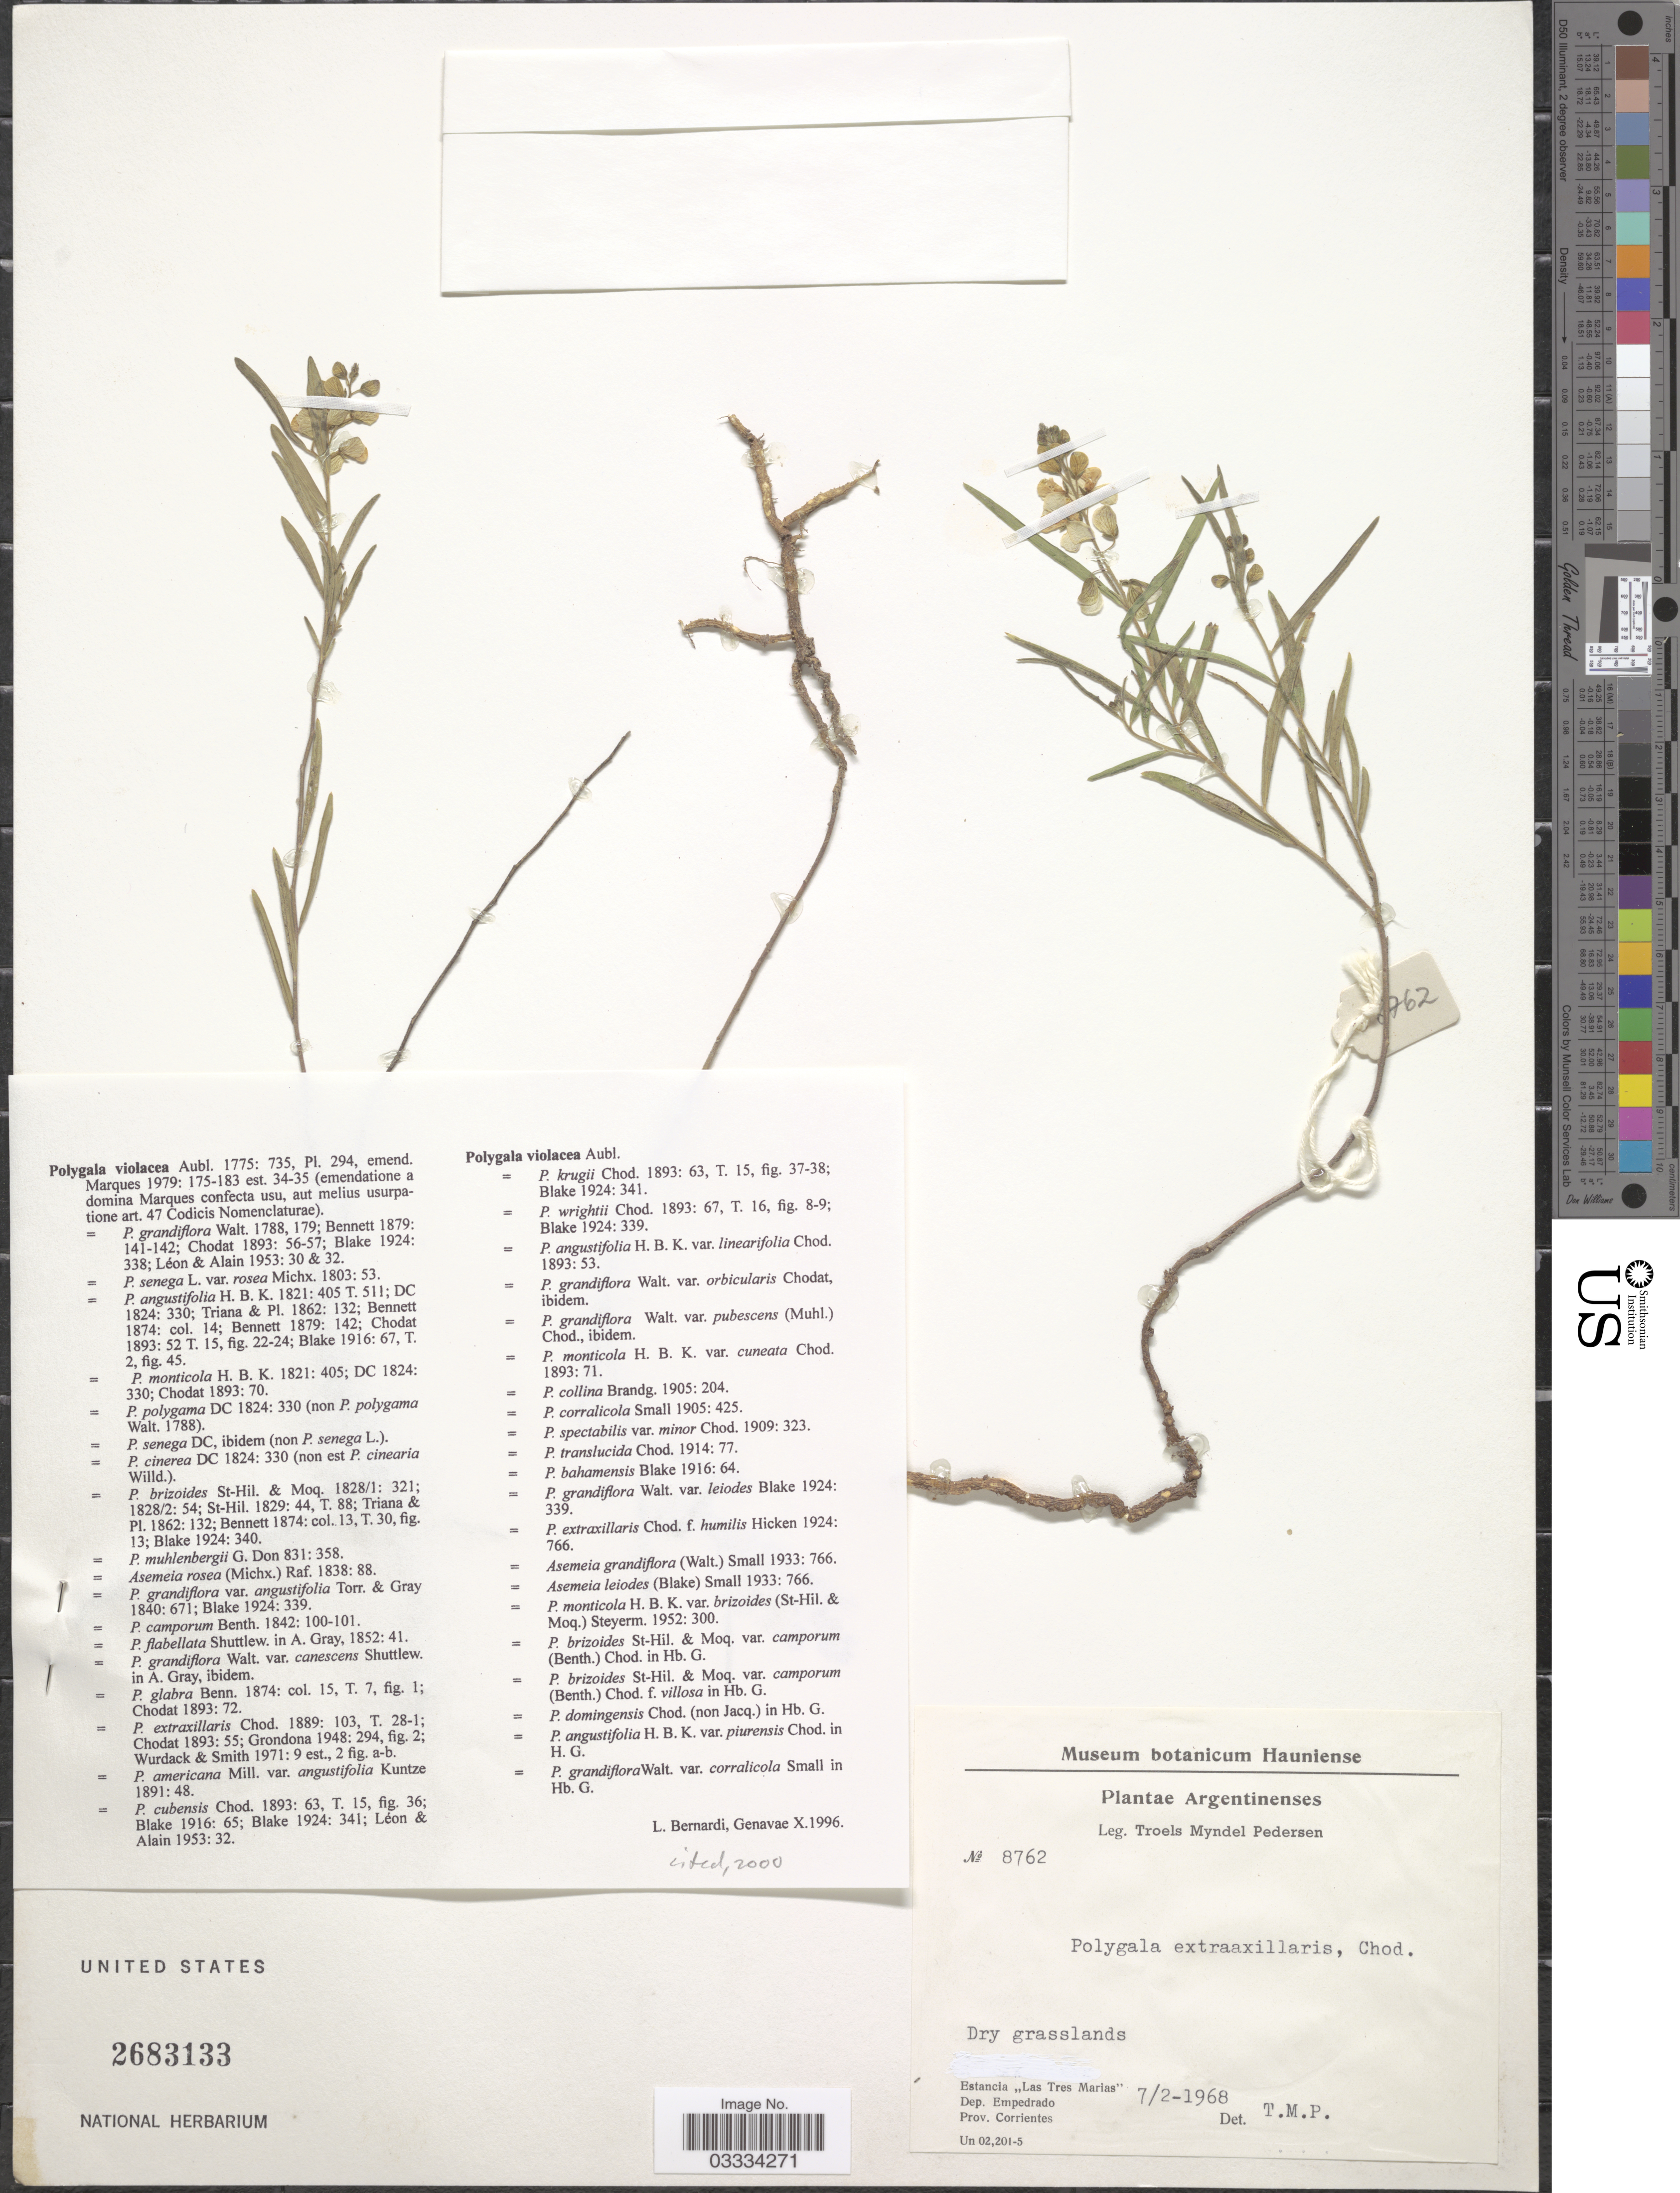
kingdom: Plantae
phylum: Tracheophyta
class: Magnoliopsida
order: Fabales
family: Polygalaceae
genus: Asemeia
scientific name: Asemeia extraaxillaris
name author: (Chodat) J.F.B. Pastore & J.R. Abbott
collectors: T. Pederson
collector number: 8762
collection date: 1968-02-07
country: Argentina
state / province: Corrientes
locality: Estancia "Las Tres Marias". Dep. Empedrado.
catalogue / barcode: US 2683133